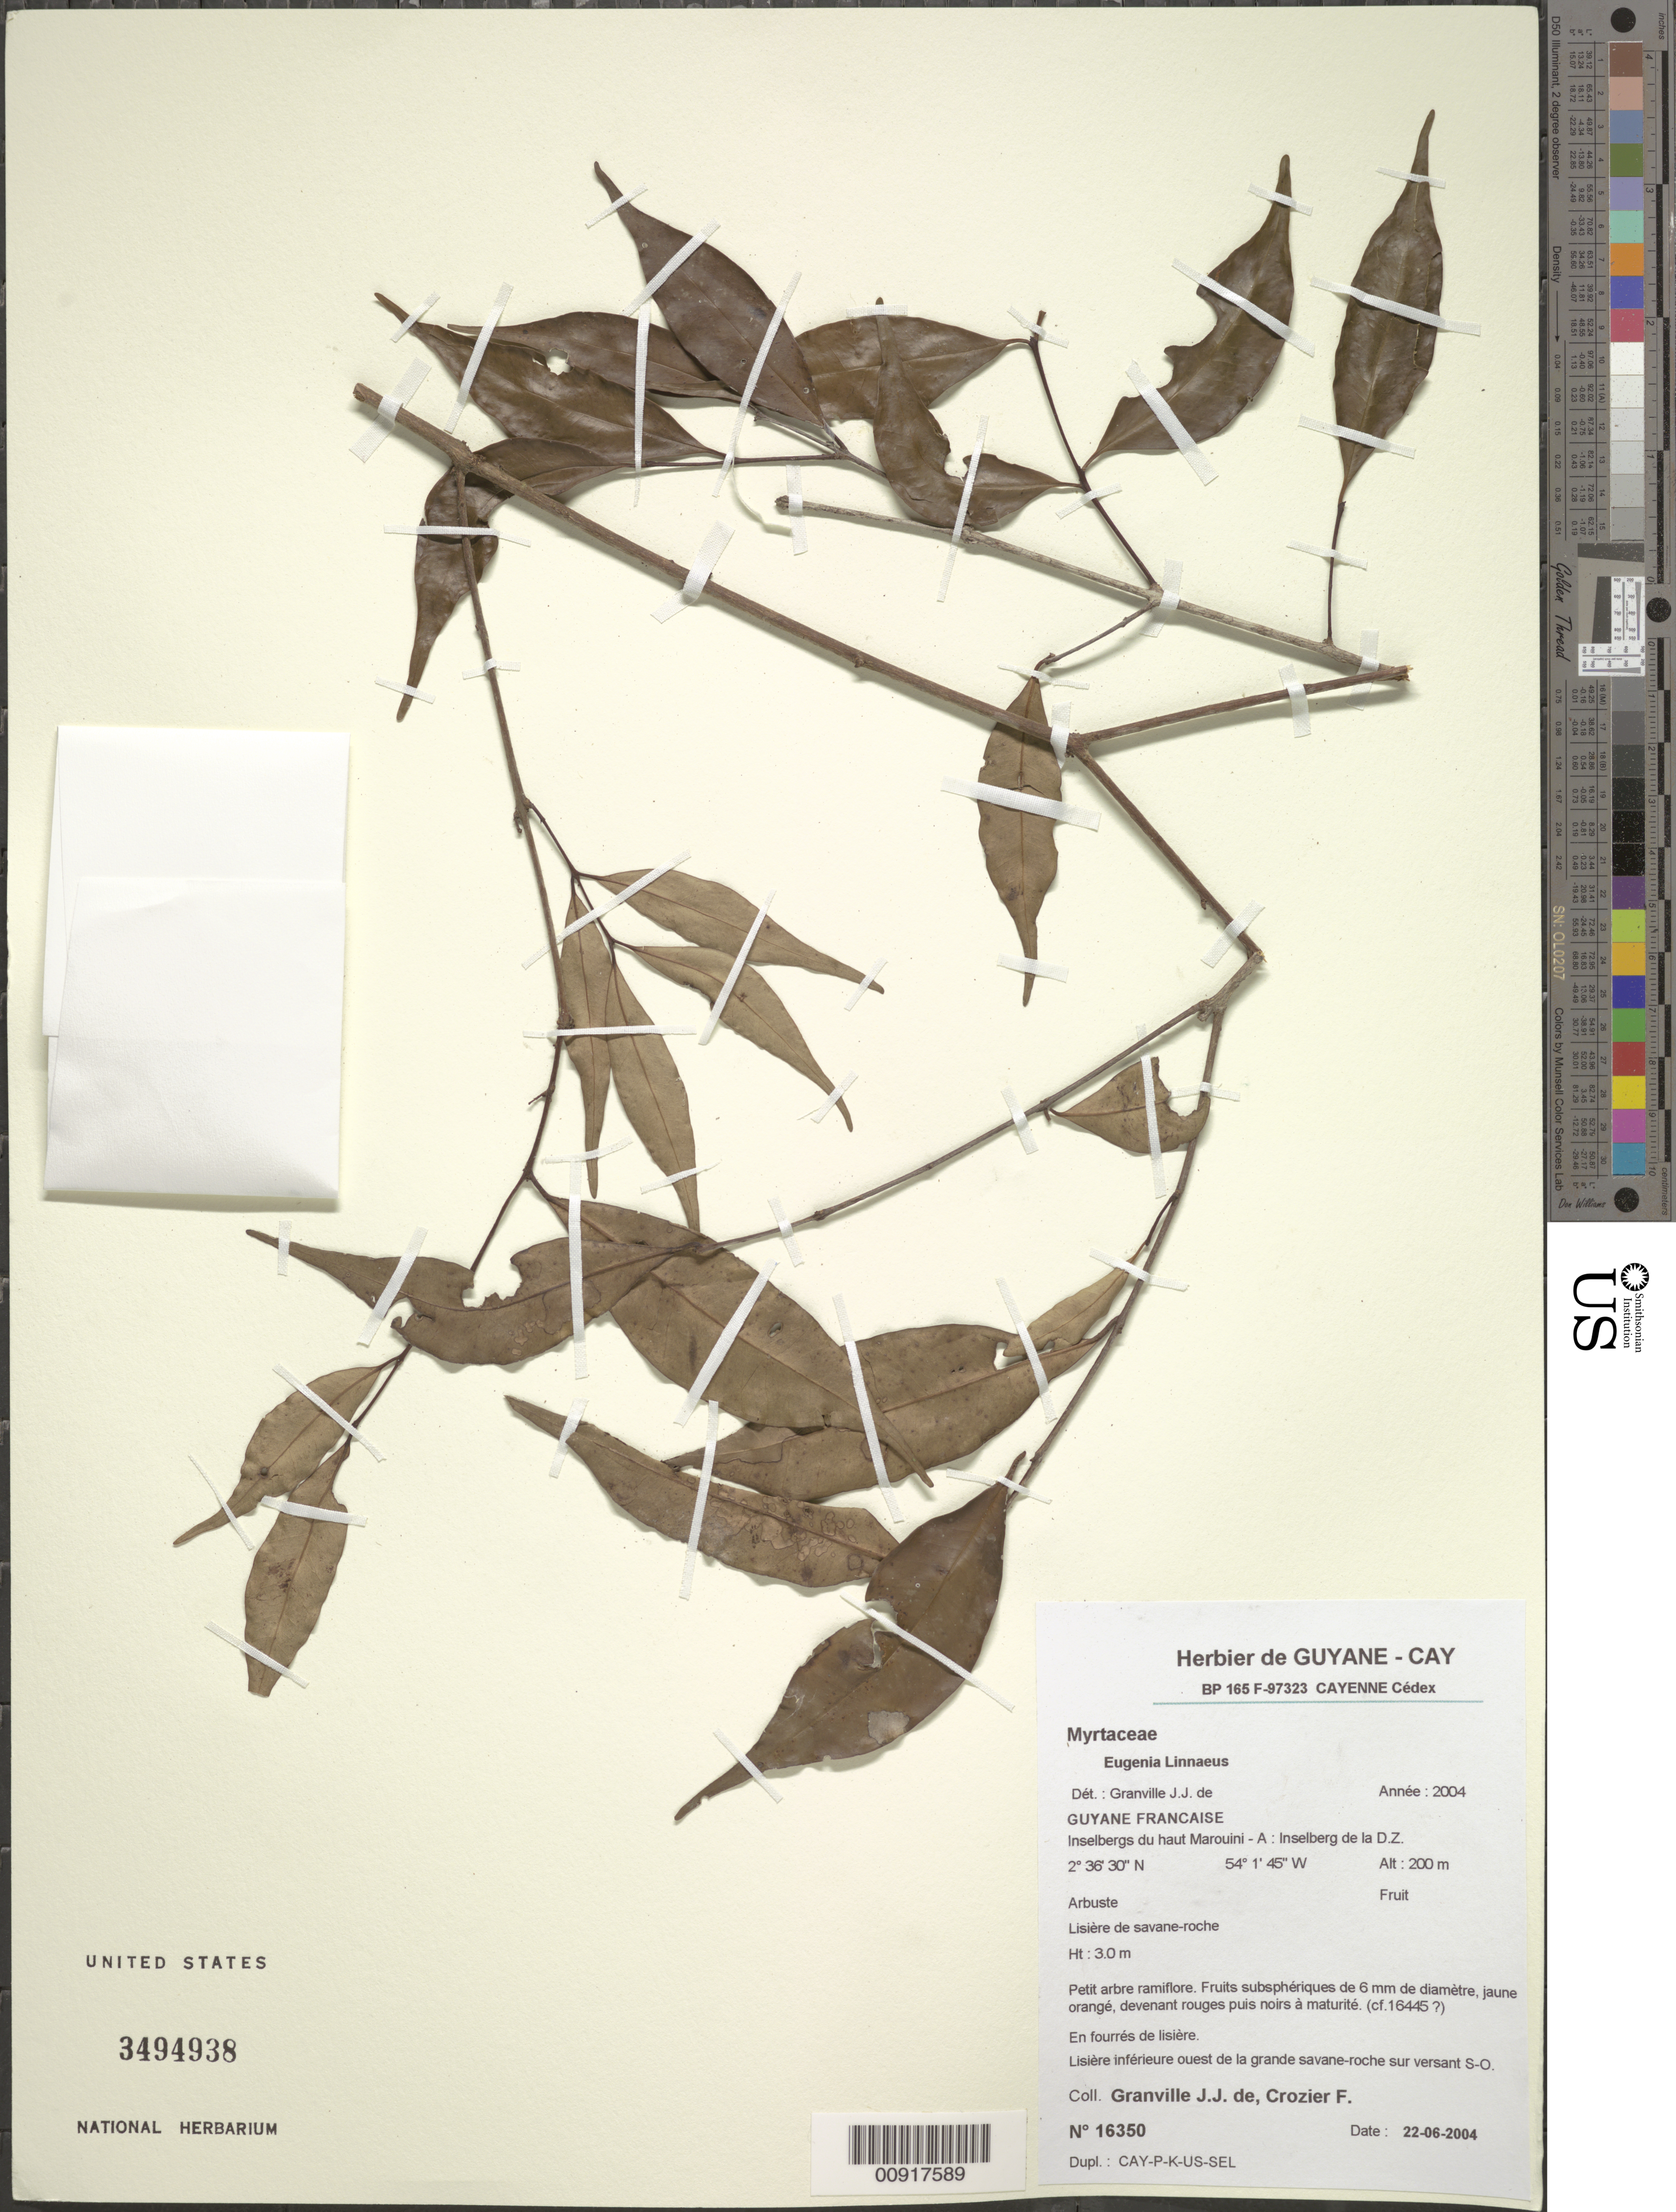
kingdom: Plantae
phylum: Tracheophyta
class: Magnoliopsida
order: Myrtales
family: Myrtaceae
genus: Eugenia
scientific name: Eugenia sp.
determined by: Granville, J. J. de, (CAY), Institut de Recherche pour le Developpement (IRD) (FRENCH GUIANA)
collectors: J.-J. de Granville & F. Crozier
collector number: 16350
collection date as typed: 22-Jun-04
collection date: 2004-06-22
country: French Guiana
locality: Haut Marouini-A; Inselberg de la D.Z.; lisiere inferieure ouest de la grande savane-roche sur versant SO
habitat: Fourres de lisiere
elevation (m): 200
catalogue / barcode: US 3494938